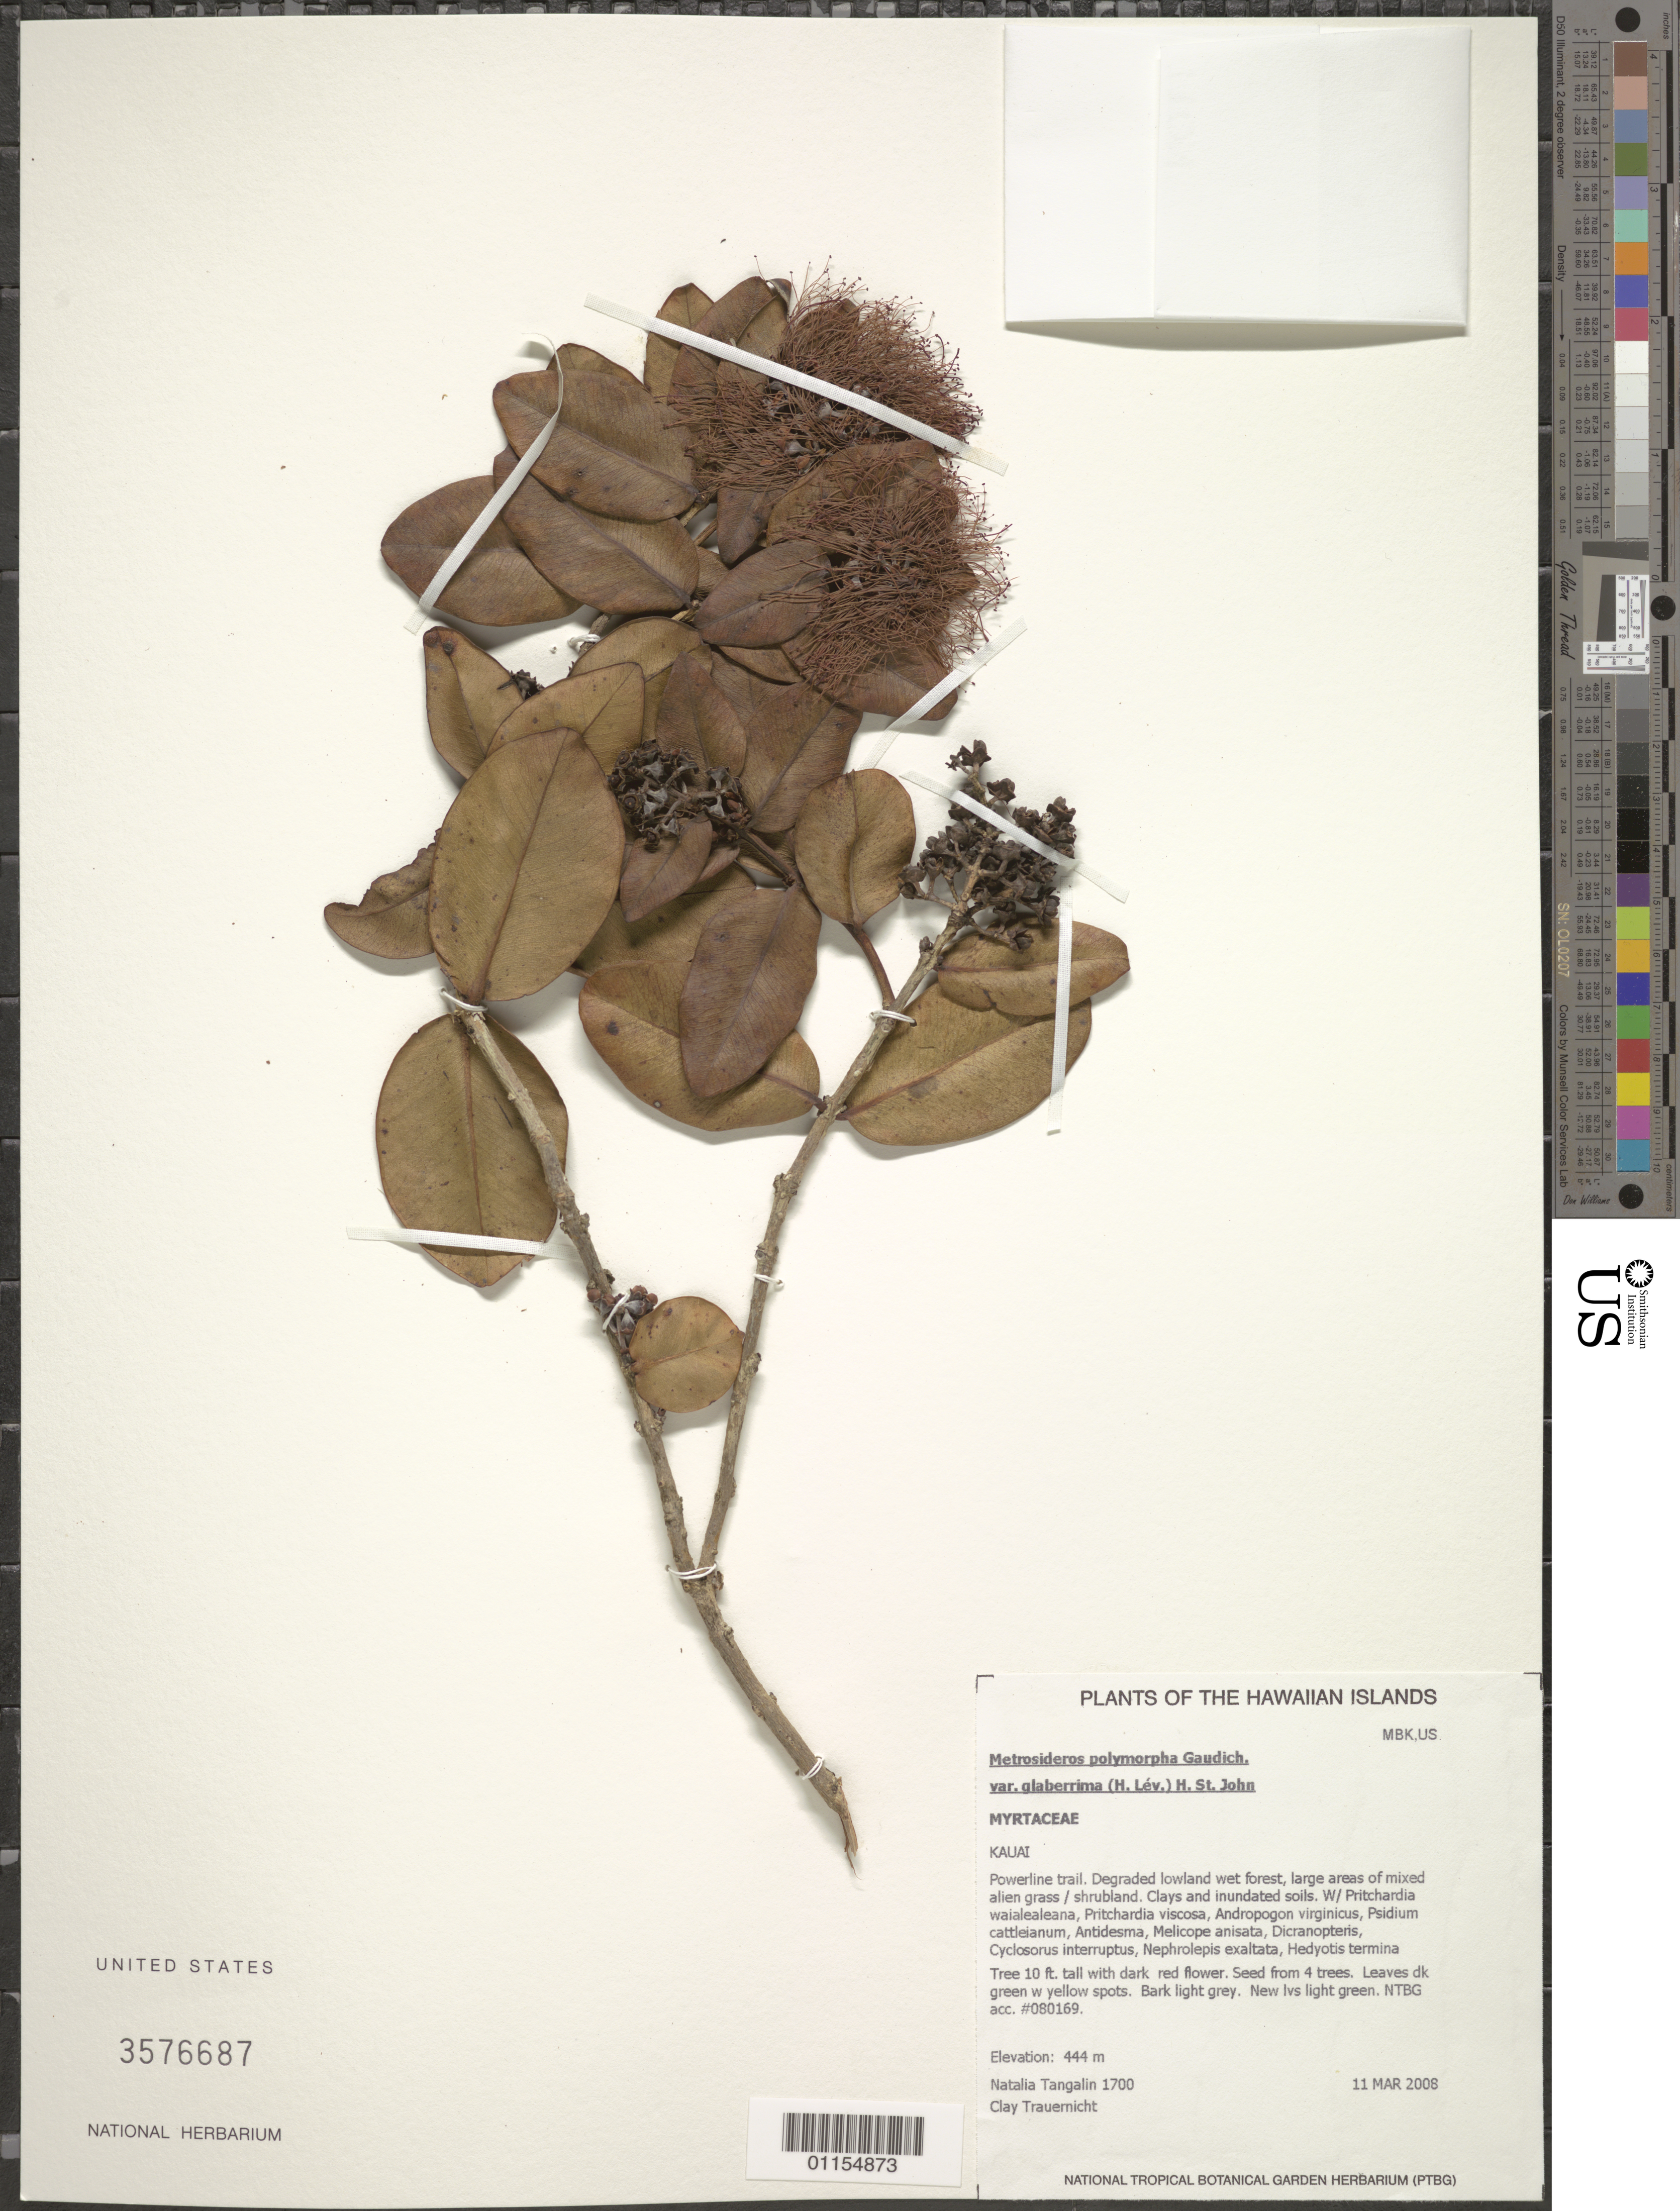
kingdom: Plantae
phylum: Tracheophyta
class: Magnoliopsida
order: Myrtales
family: Myrtaceae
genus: Metrosideros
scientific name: Metrosideros polymorpha var. glaberrima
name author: (H. Lév.) H. St. John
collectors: N. Tangalin & C. Trauernicht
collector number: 1700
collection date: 2008-03-11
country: United States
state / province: Hawaii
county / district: Kaui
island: Kaua'i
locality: Powerline Trail.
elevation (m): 444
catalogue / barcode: US 3576687